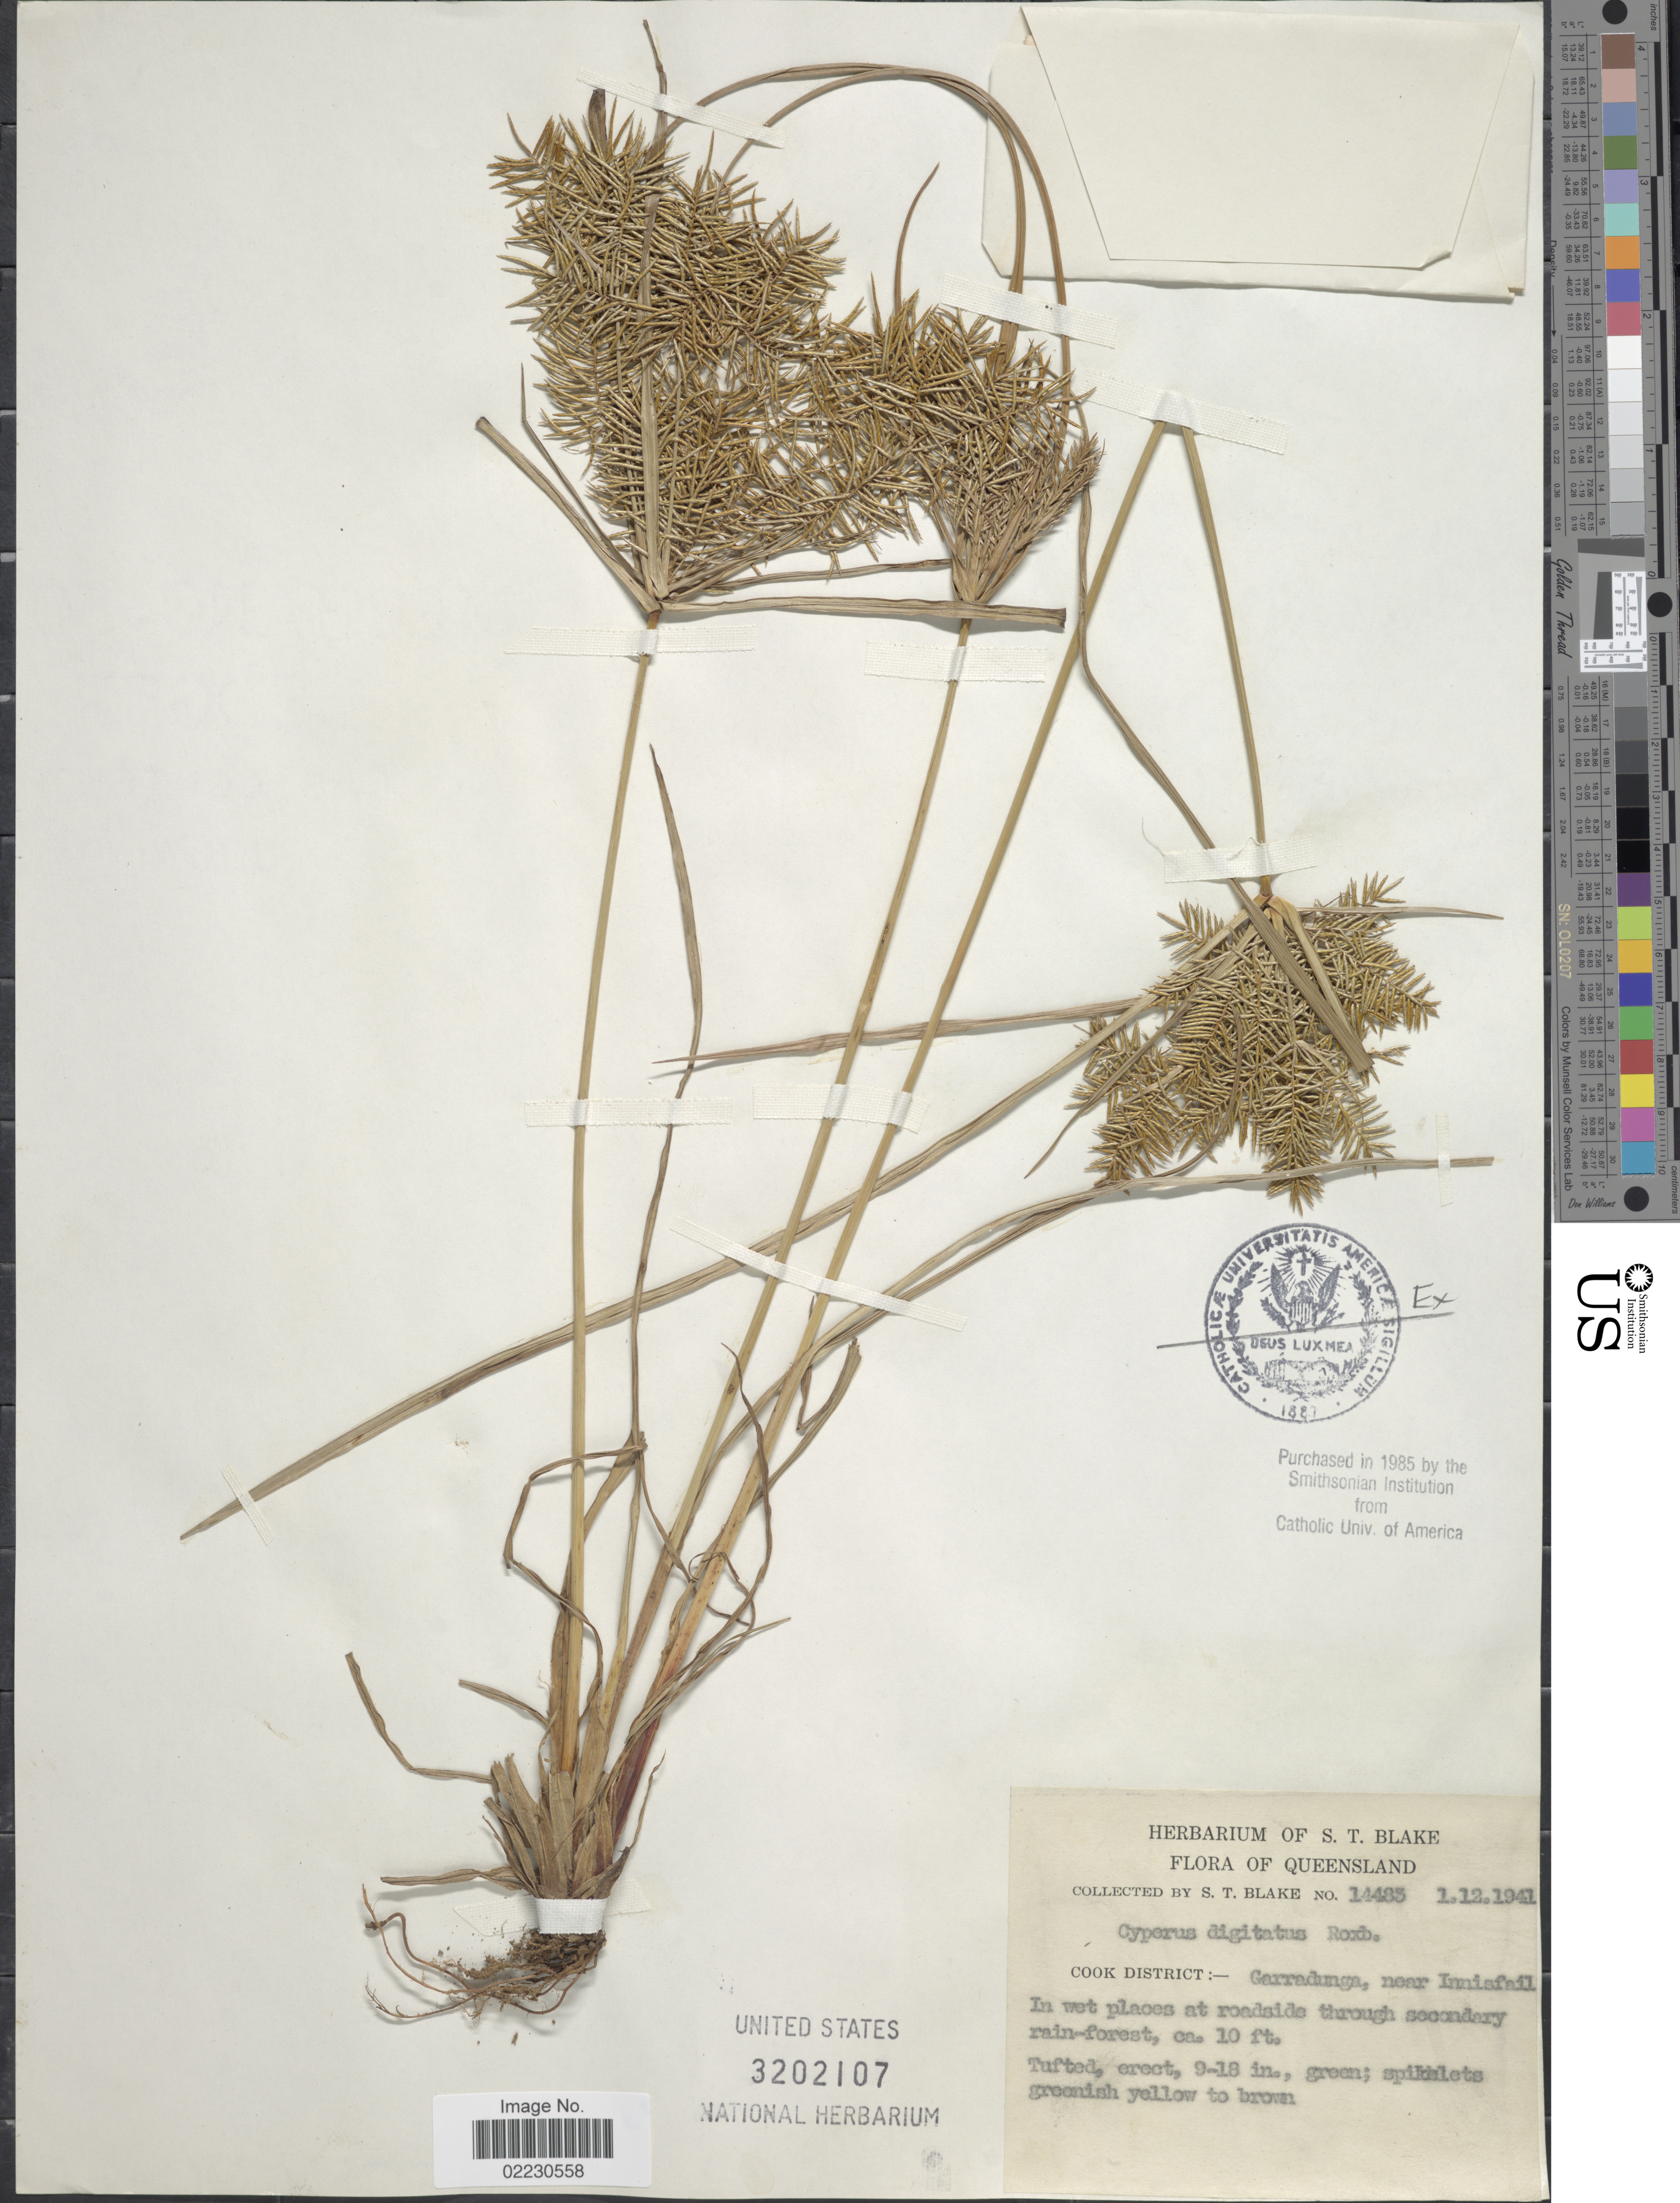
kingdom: Plantae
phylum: Tracheophyta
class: Liliopsida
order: Poales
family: Cyperaceae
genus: Cyperus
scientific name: Cyperus digitatus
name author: Roxb.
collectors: S. T. Blake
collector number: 14483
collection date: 1941-12-01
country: Australia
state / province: Queensland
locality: Cook District:- Garradunga, near Innisfail. In wet places at roadside through secondary rain-forest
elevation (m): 3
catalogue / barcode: US 3202107